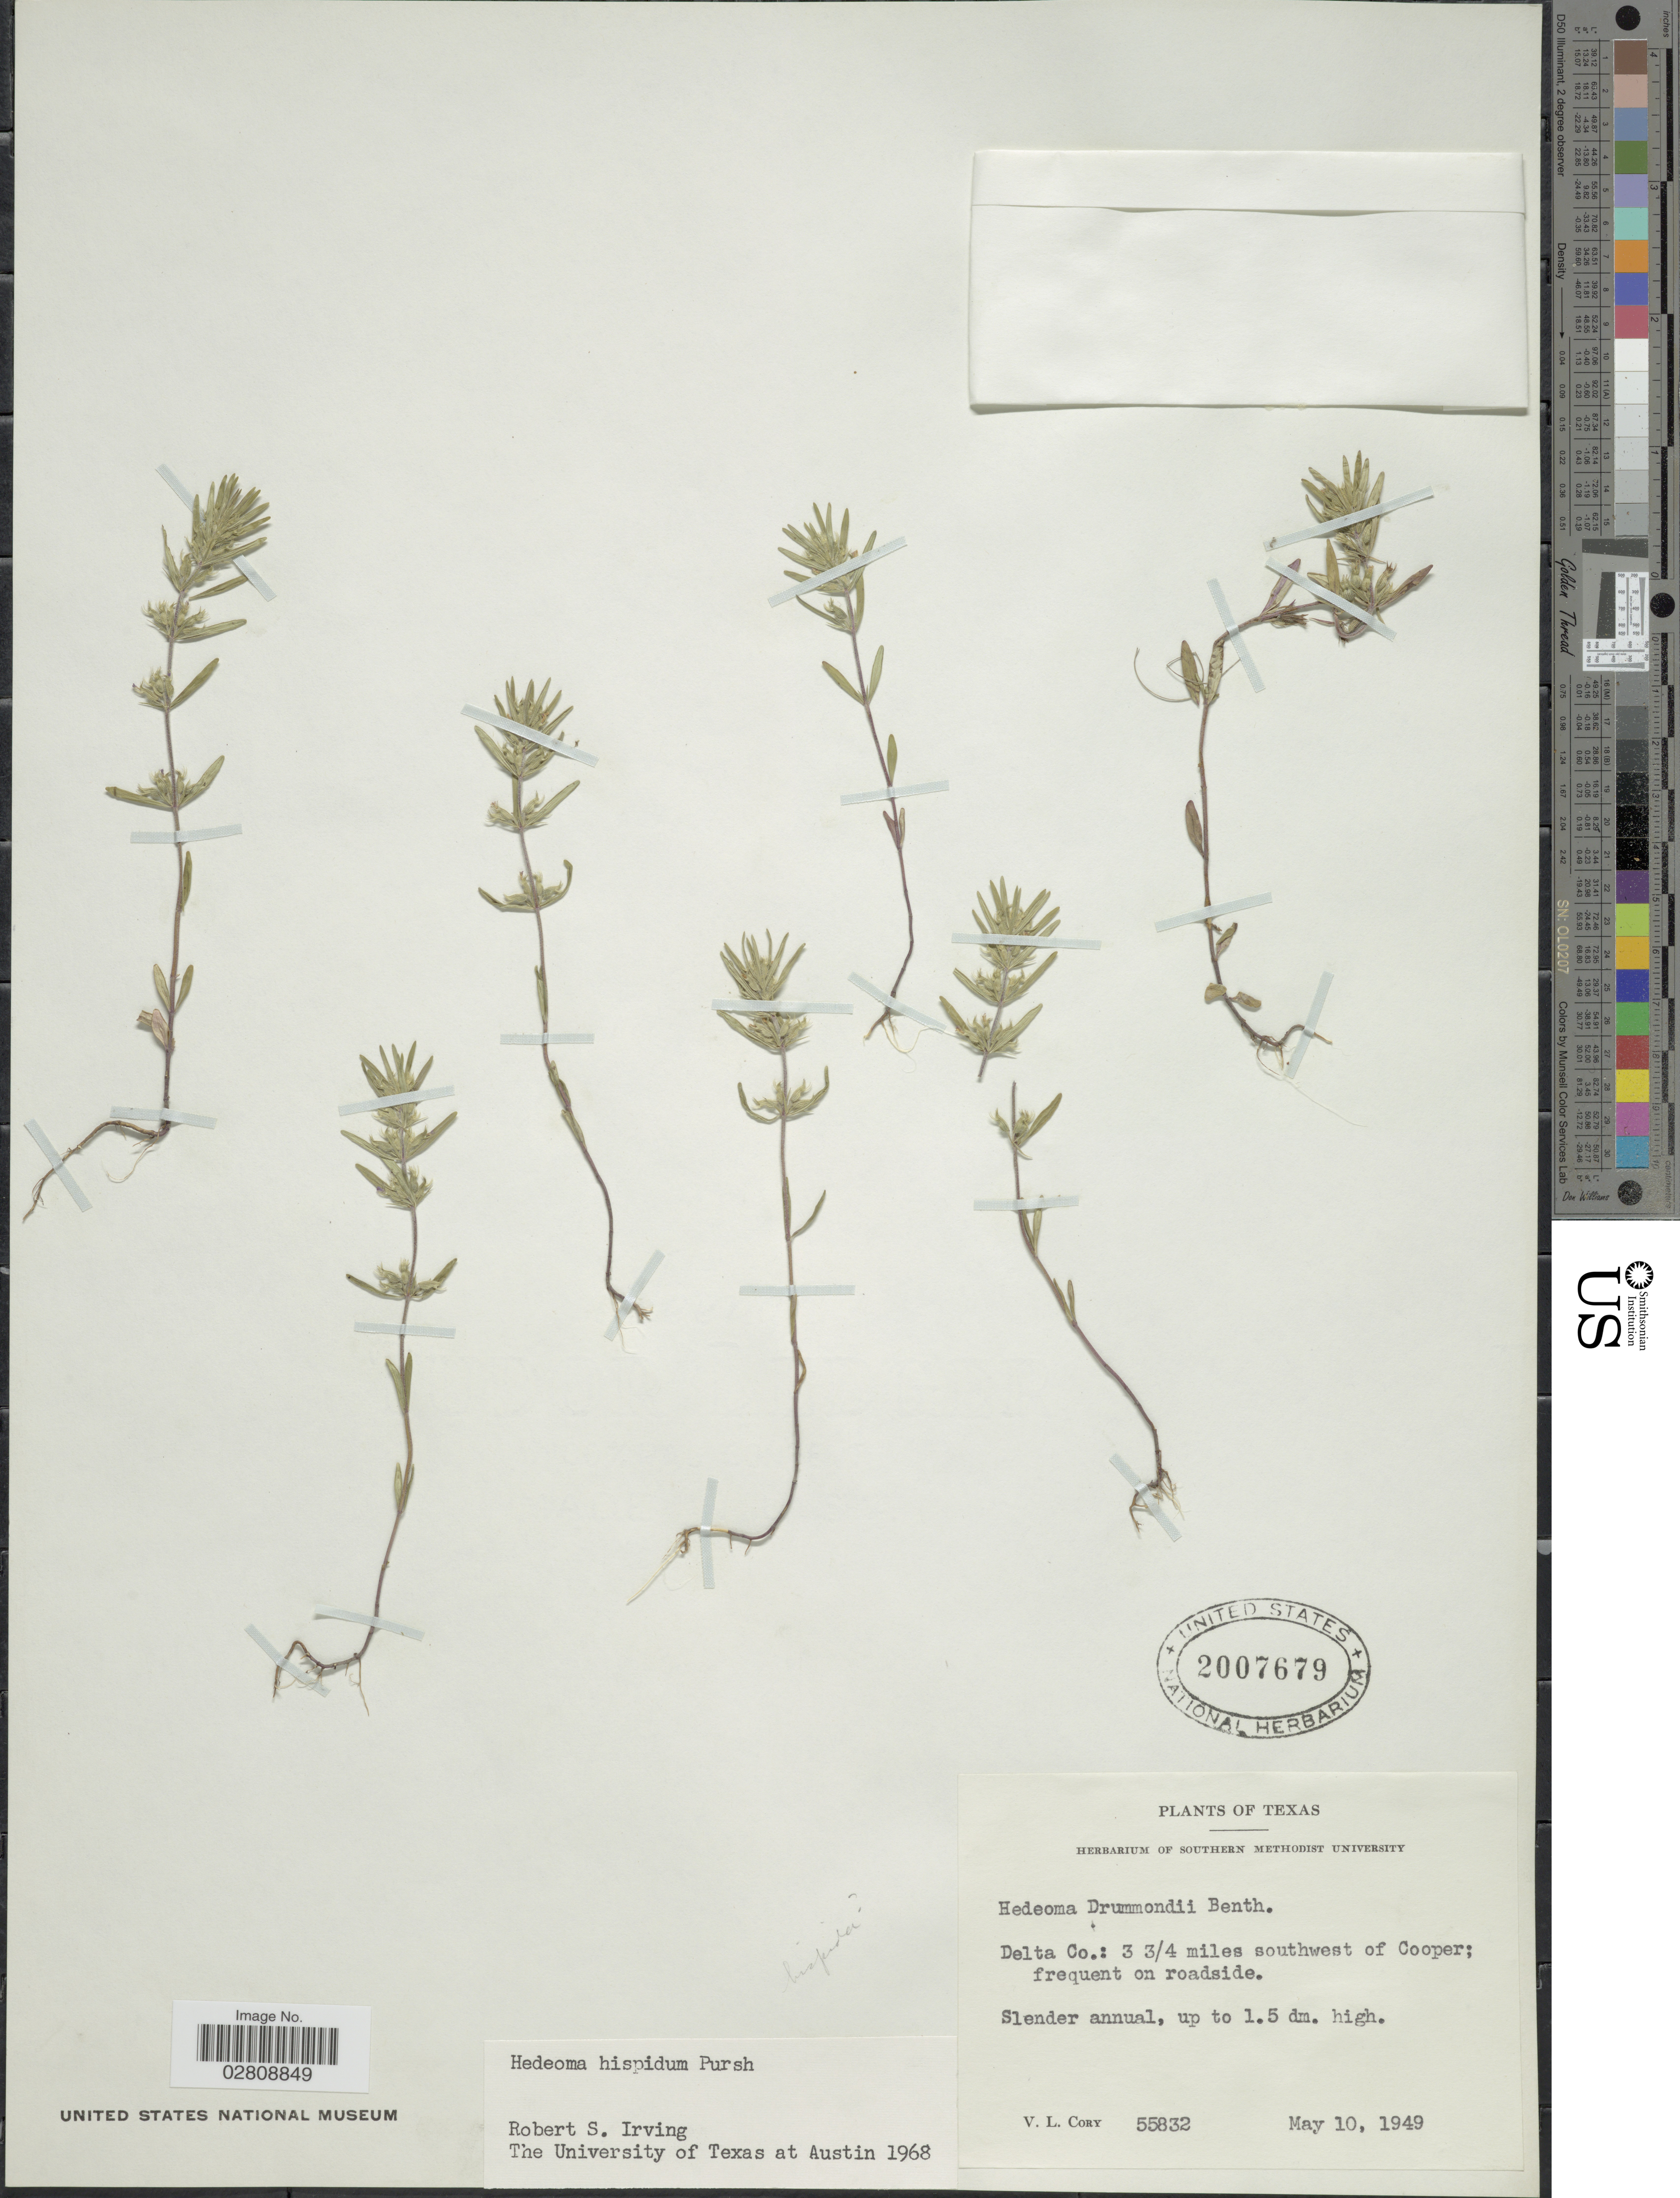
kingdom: Plantae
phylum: Tracheophyta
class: Magnoliopsida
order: Lamiales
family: Lamiaceae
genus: Hedeoma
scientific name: Hedeoma hispida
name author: Pursh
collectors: V. Cory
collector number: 55832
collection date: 1949-05-10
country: United States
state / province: Texas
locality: Delta Co.: 3 ¾ miles southwest of Cooper; frequent on roadside.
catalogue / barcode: US 2007679